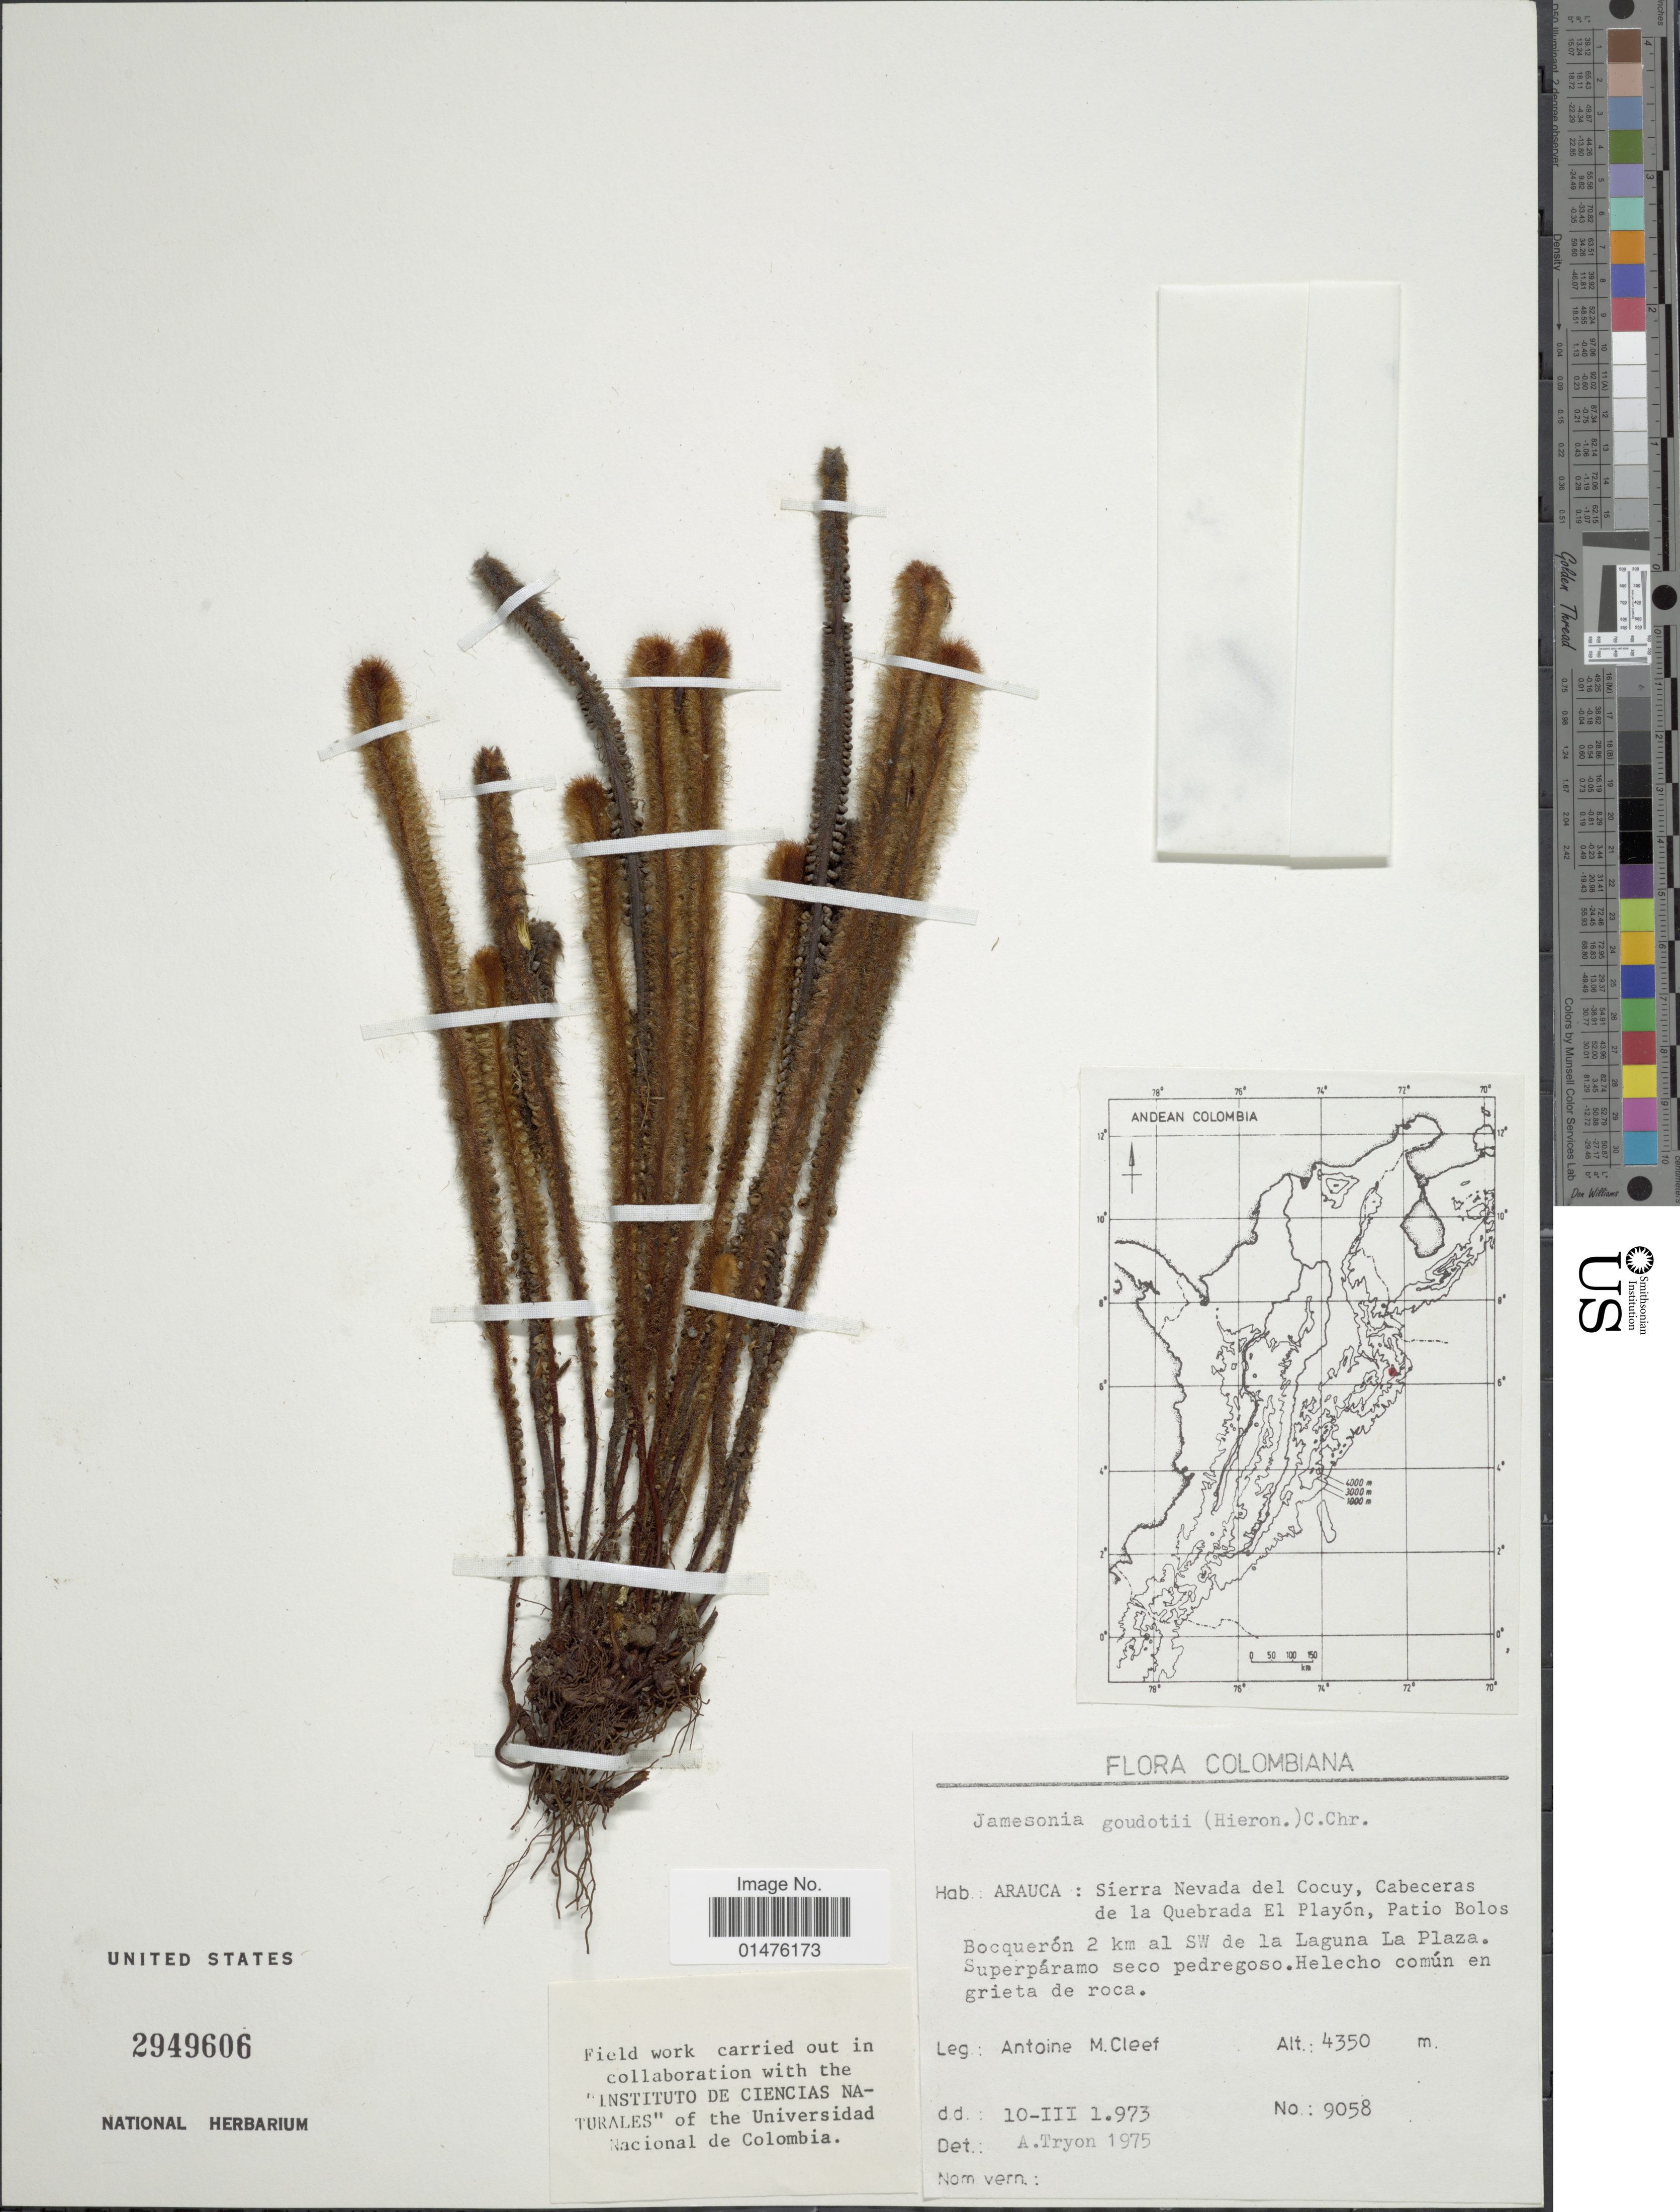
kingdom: Plantae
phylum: Tracheophyta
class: Polypodiopsida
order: Polypodiales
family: Pteridaceae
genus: Jamesonia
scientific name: Jamesonia goudotii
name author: (Hieron.) C. Chr.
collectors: A. M. Cleef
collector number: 9058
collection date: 1973-03-10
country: Colombia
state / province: Arauca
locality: Sierra Nevada del Cocuy, Cabeceras de la Quebrada El Playón, Patio Bolos. Bocquerón 2 km al SW de la Laguna La Plaza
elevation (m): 4350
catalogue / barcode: US 2949606